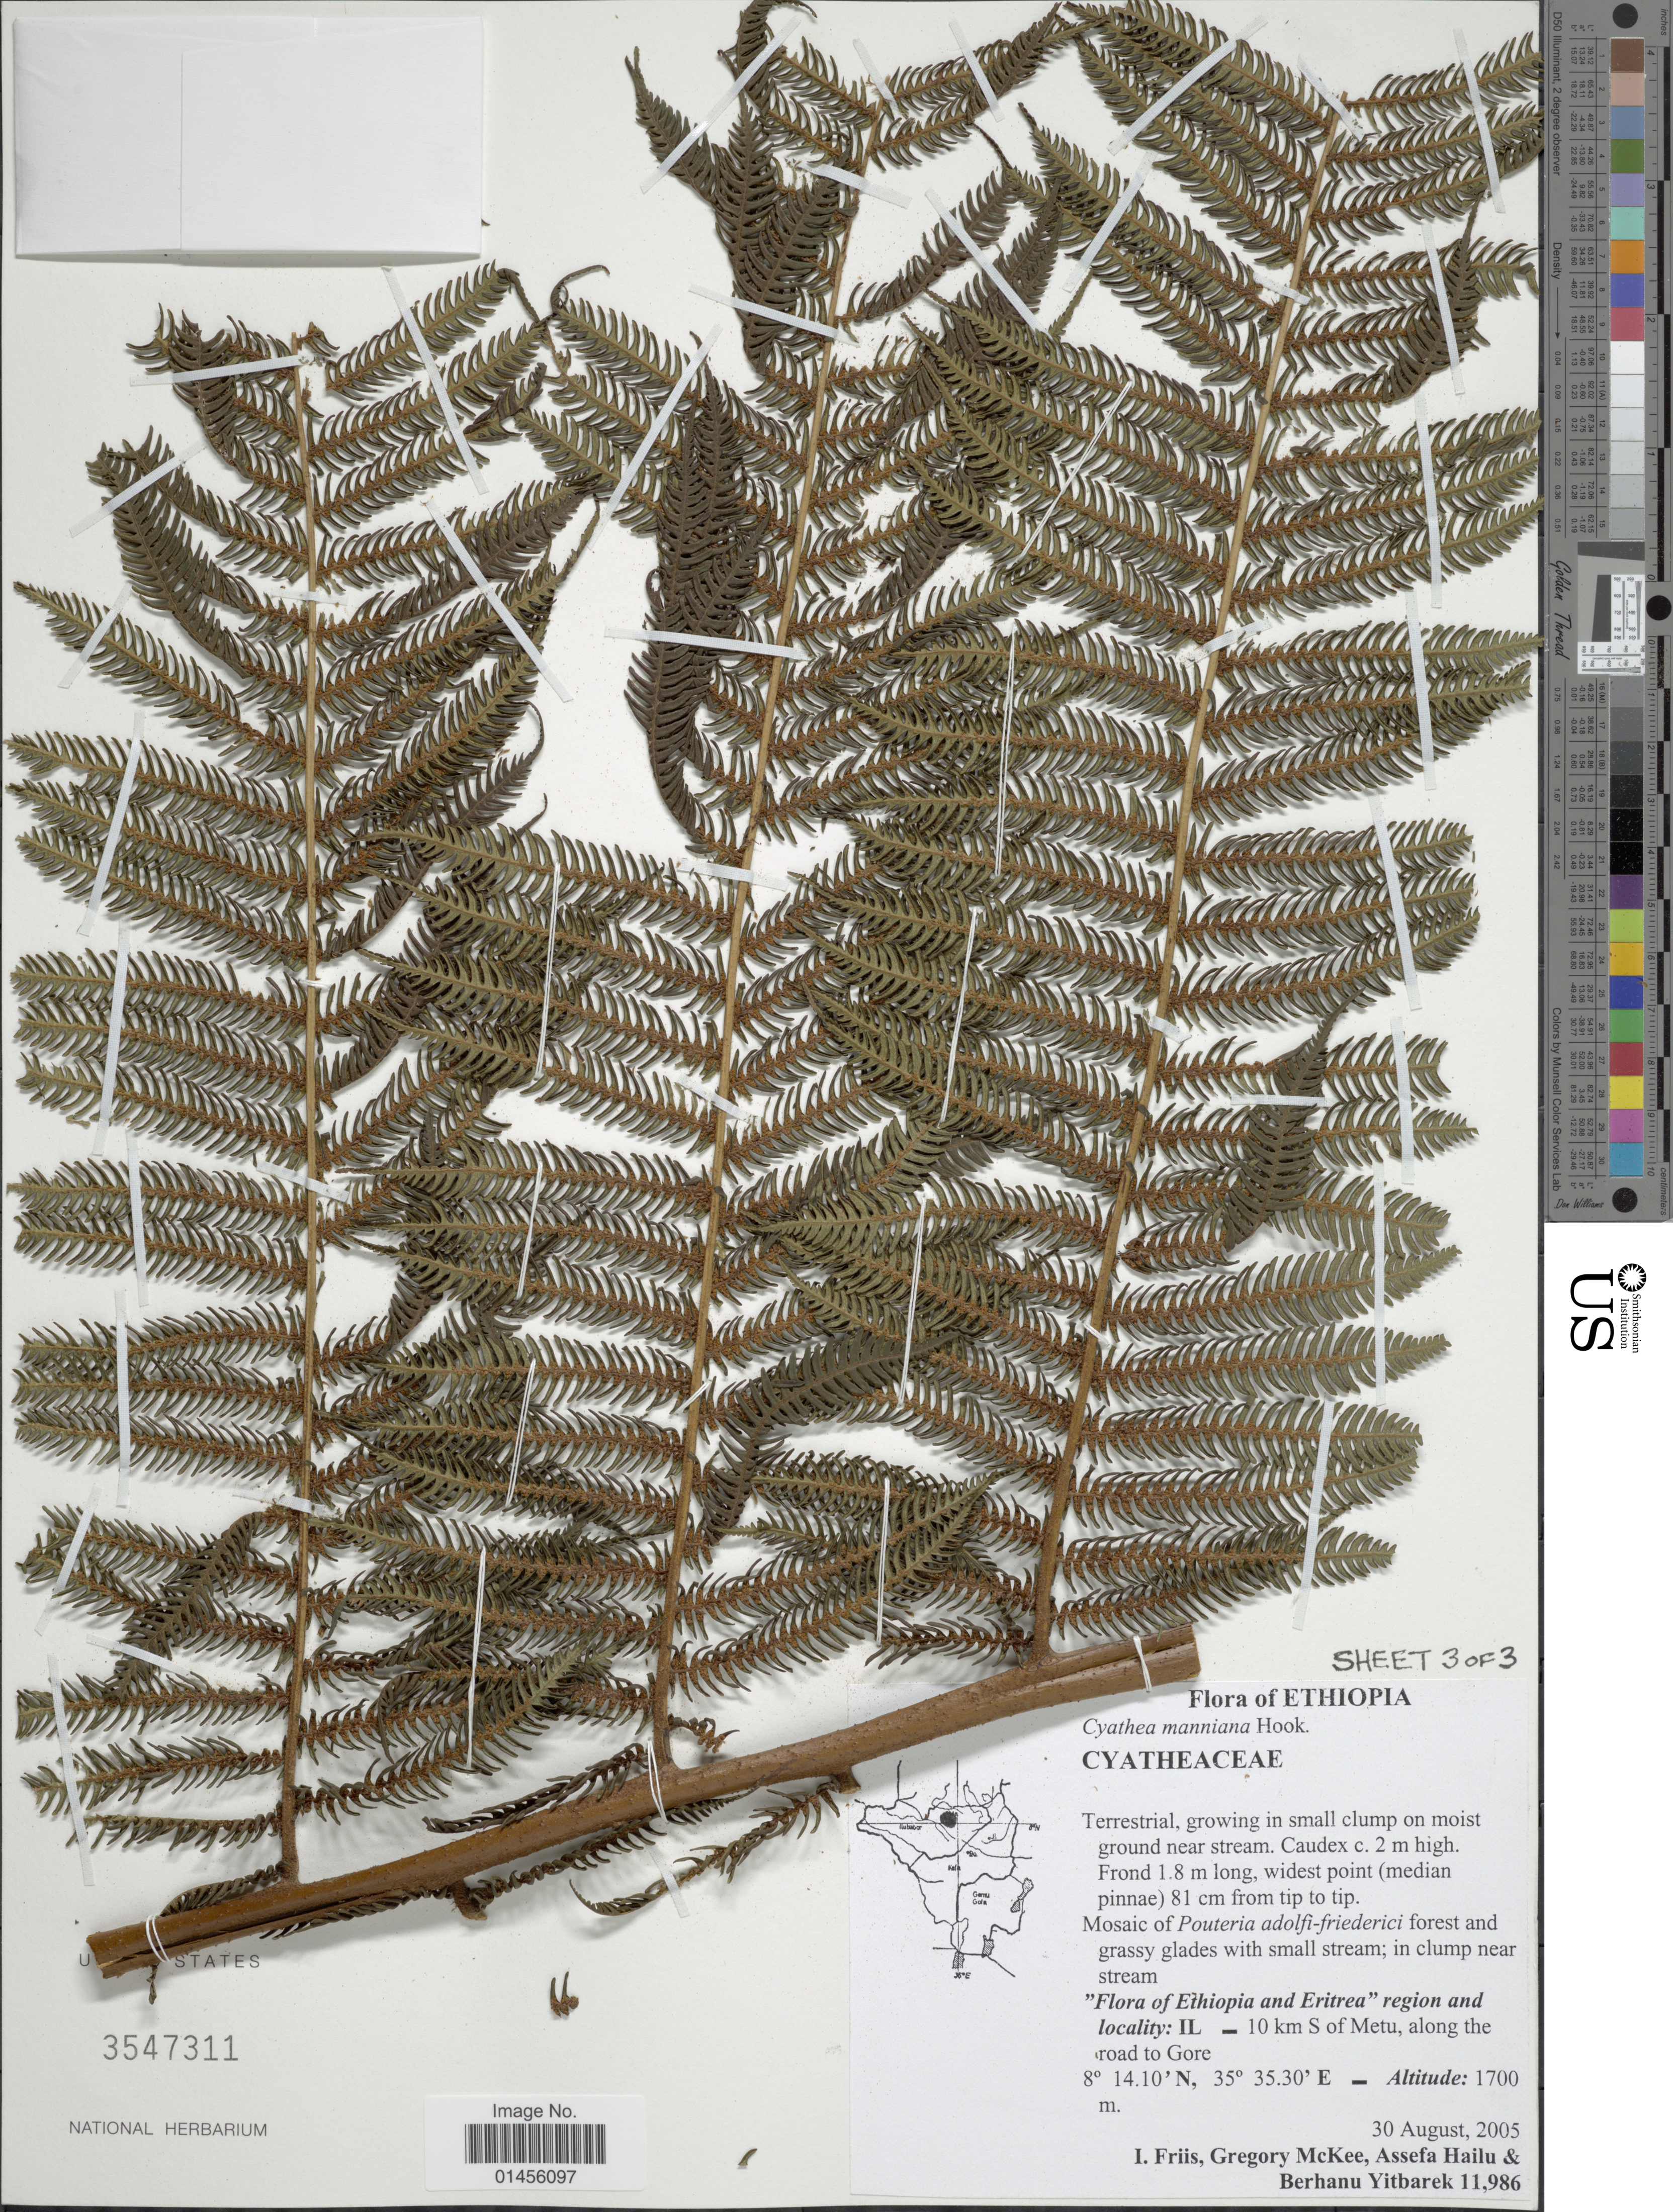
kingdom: Plantae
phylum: Tracheophyta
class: Polypodiopsida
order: Cyatheales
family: Cyatheaceae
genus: Alsophila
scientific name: Alsophila manniana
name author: (Hook.) R.M. Tryon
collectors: I. Friis, G. S. McKee, A. Hailu & B. Yitbarek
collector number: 11986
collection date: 2005-08-30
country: Ethiopia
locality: Ethiopia and Eritrea, region and locality: IL. 10 km S of Metu, along the road to Gore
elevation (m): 1700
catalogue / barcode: US 3547311